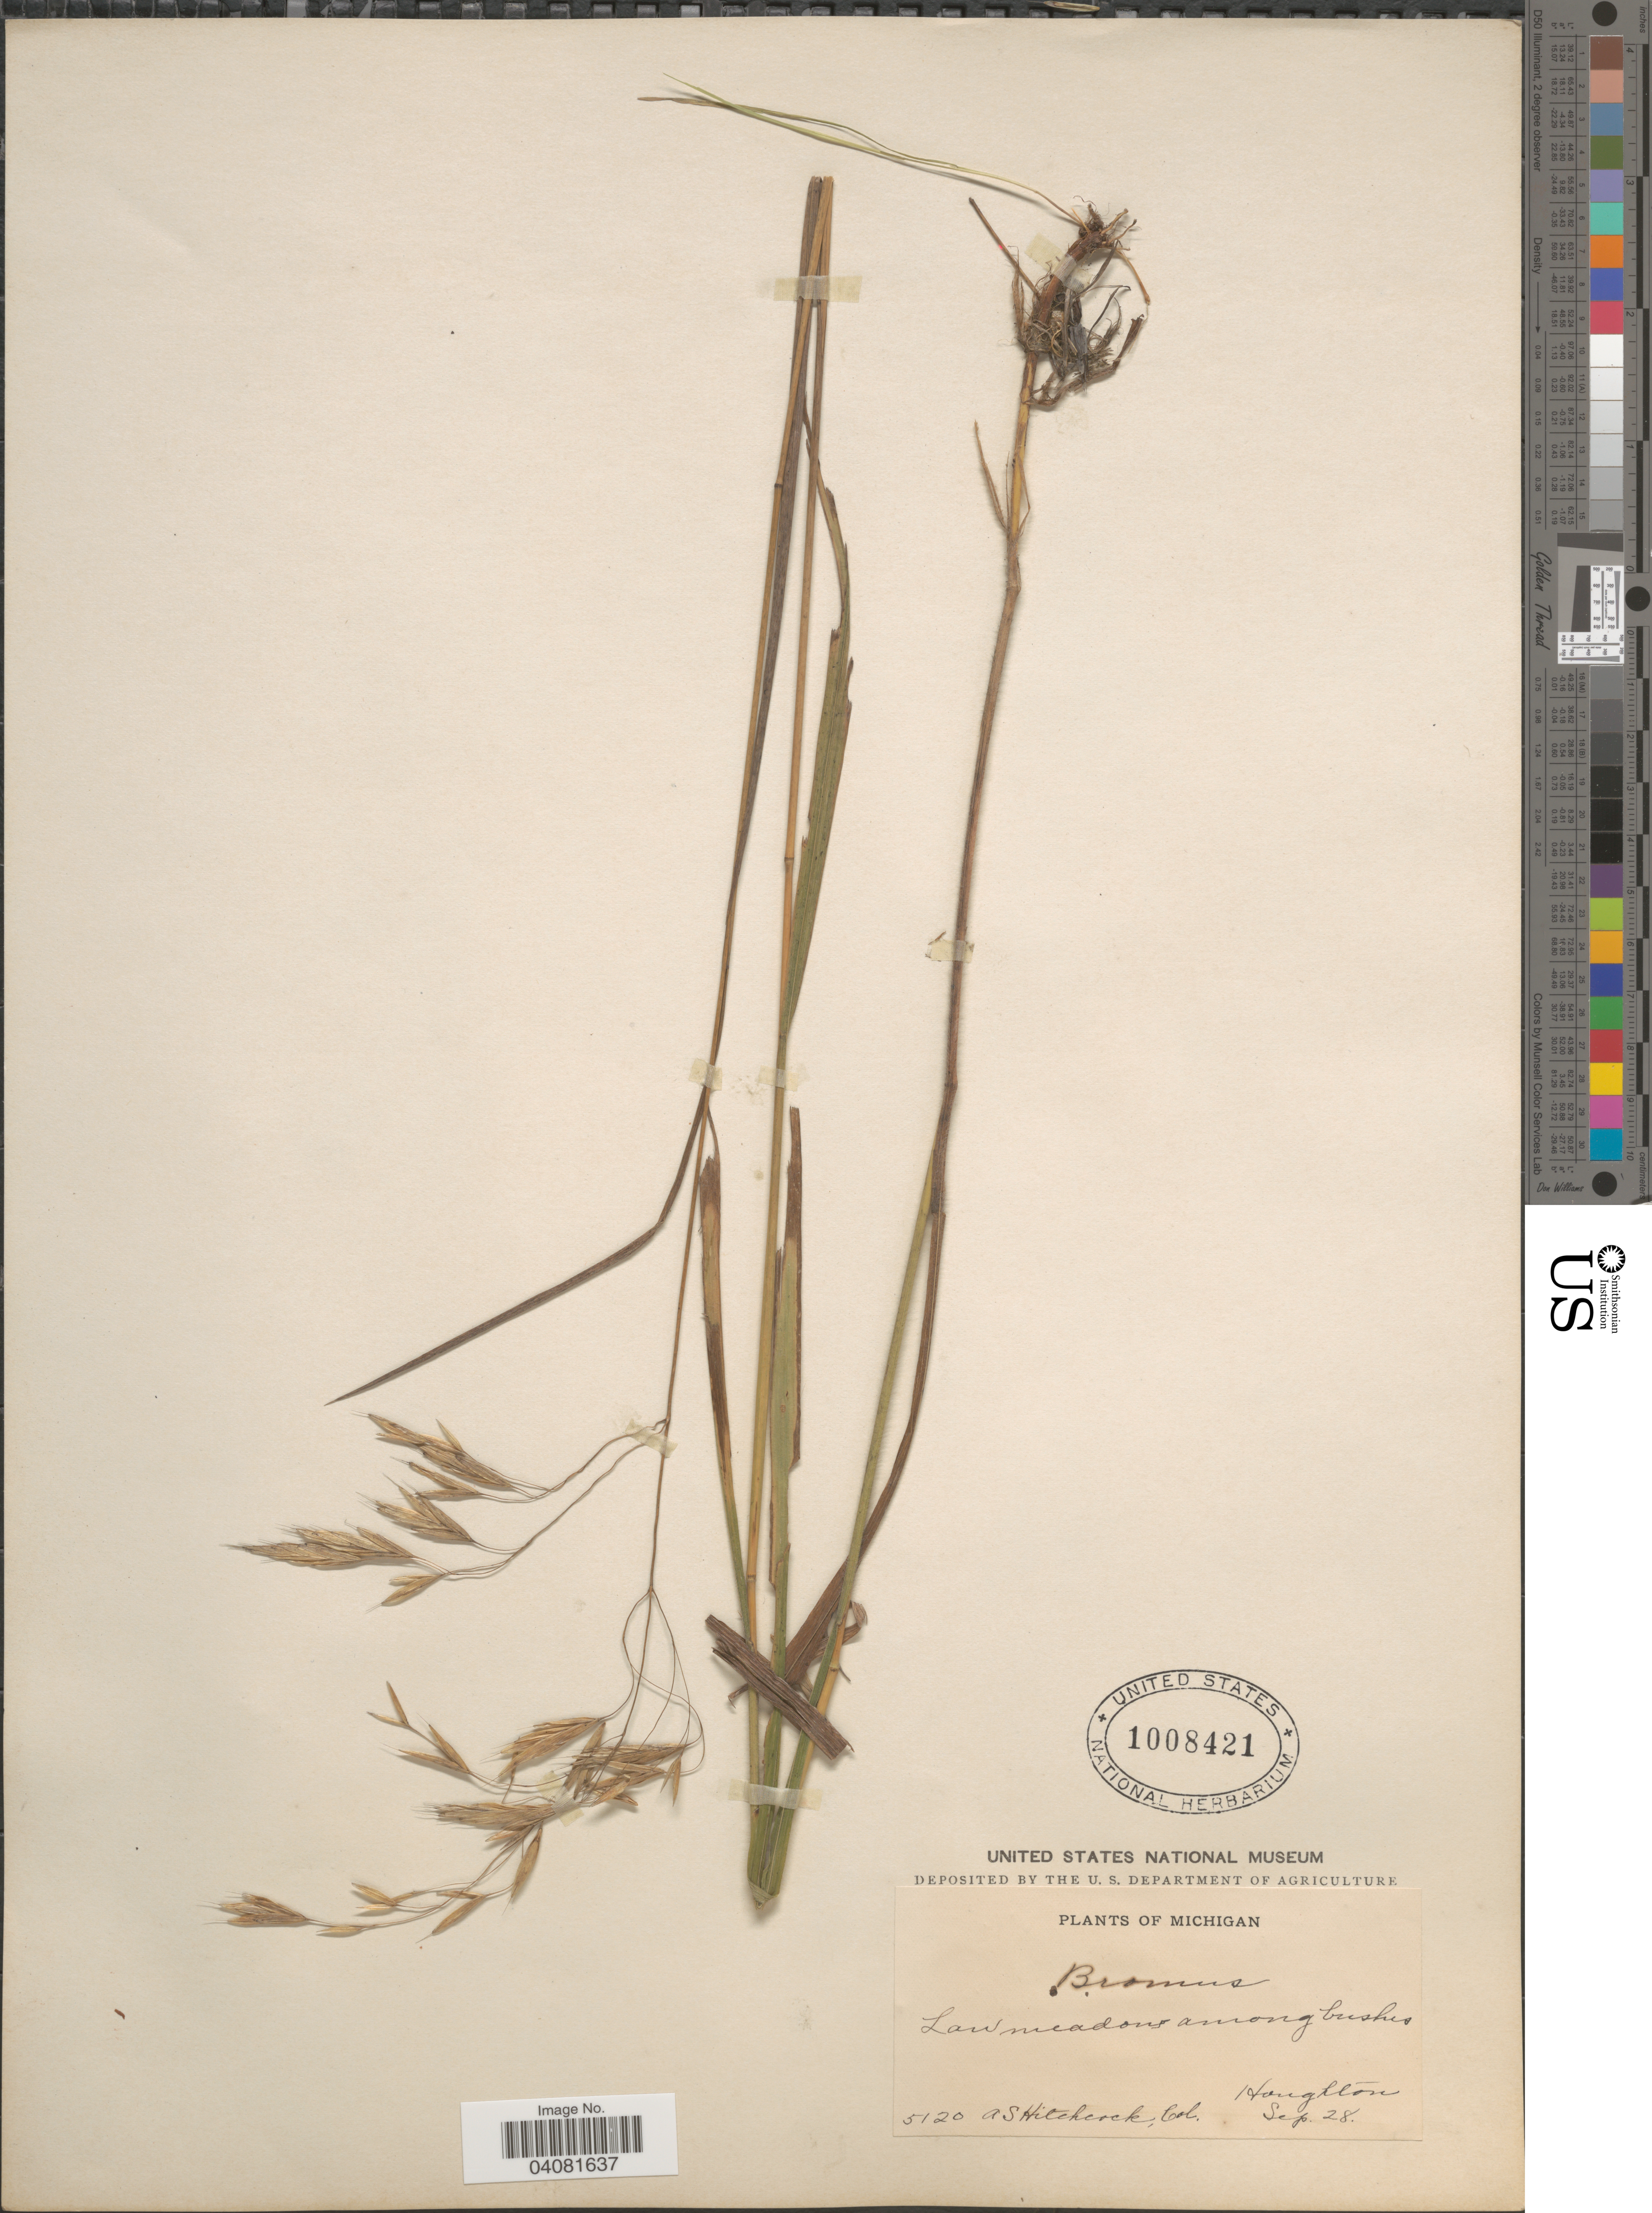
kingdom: Plantae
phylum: Tracheophyta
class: Liliopsida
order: Poales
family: Poaceae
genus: Bromus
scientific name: Bromus ciliatus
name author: L.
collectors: A. S. Hitchcock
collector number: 5120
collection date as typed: Transcribed d/m/y: /9/28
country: United States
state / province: Michigan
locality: Houghton.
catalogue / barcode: US 1008421